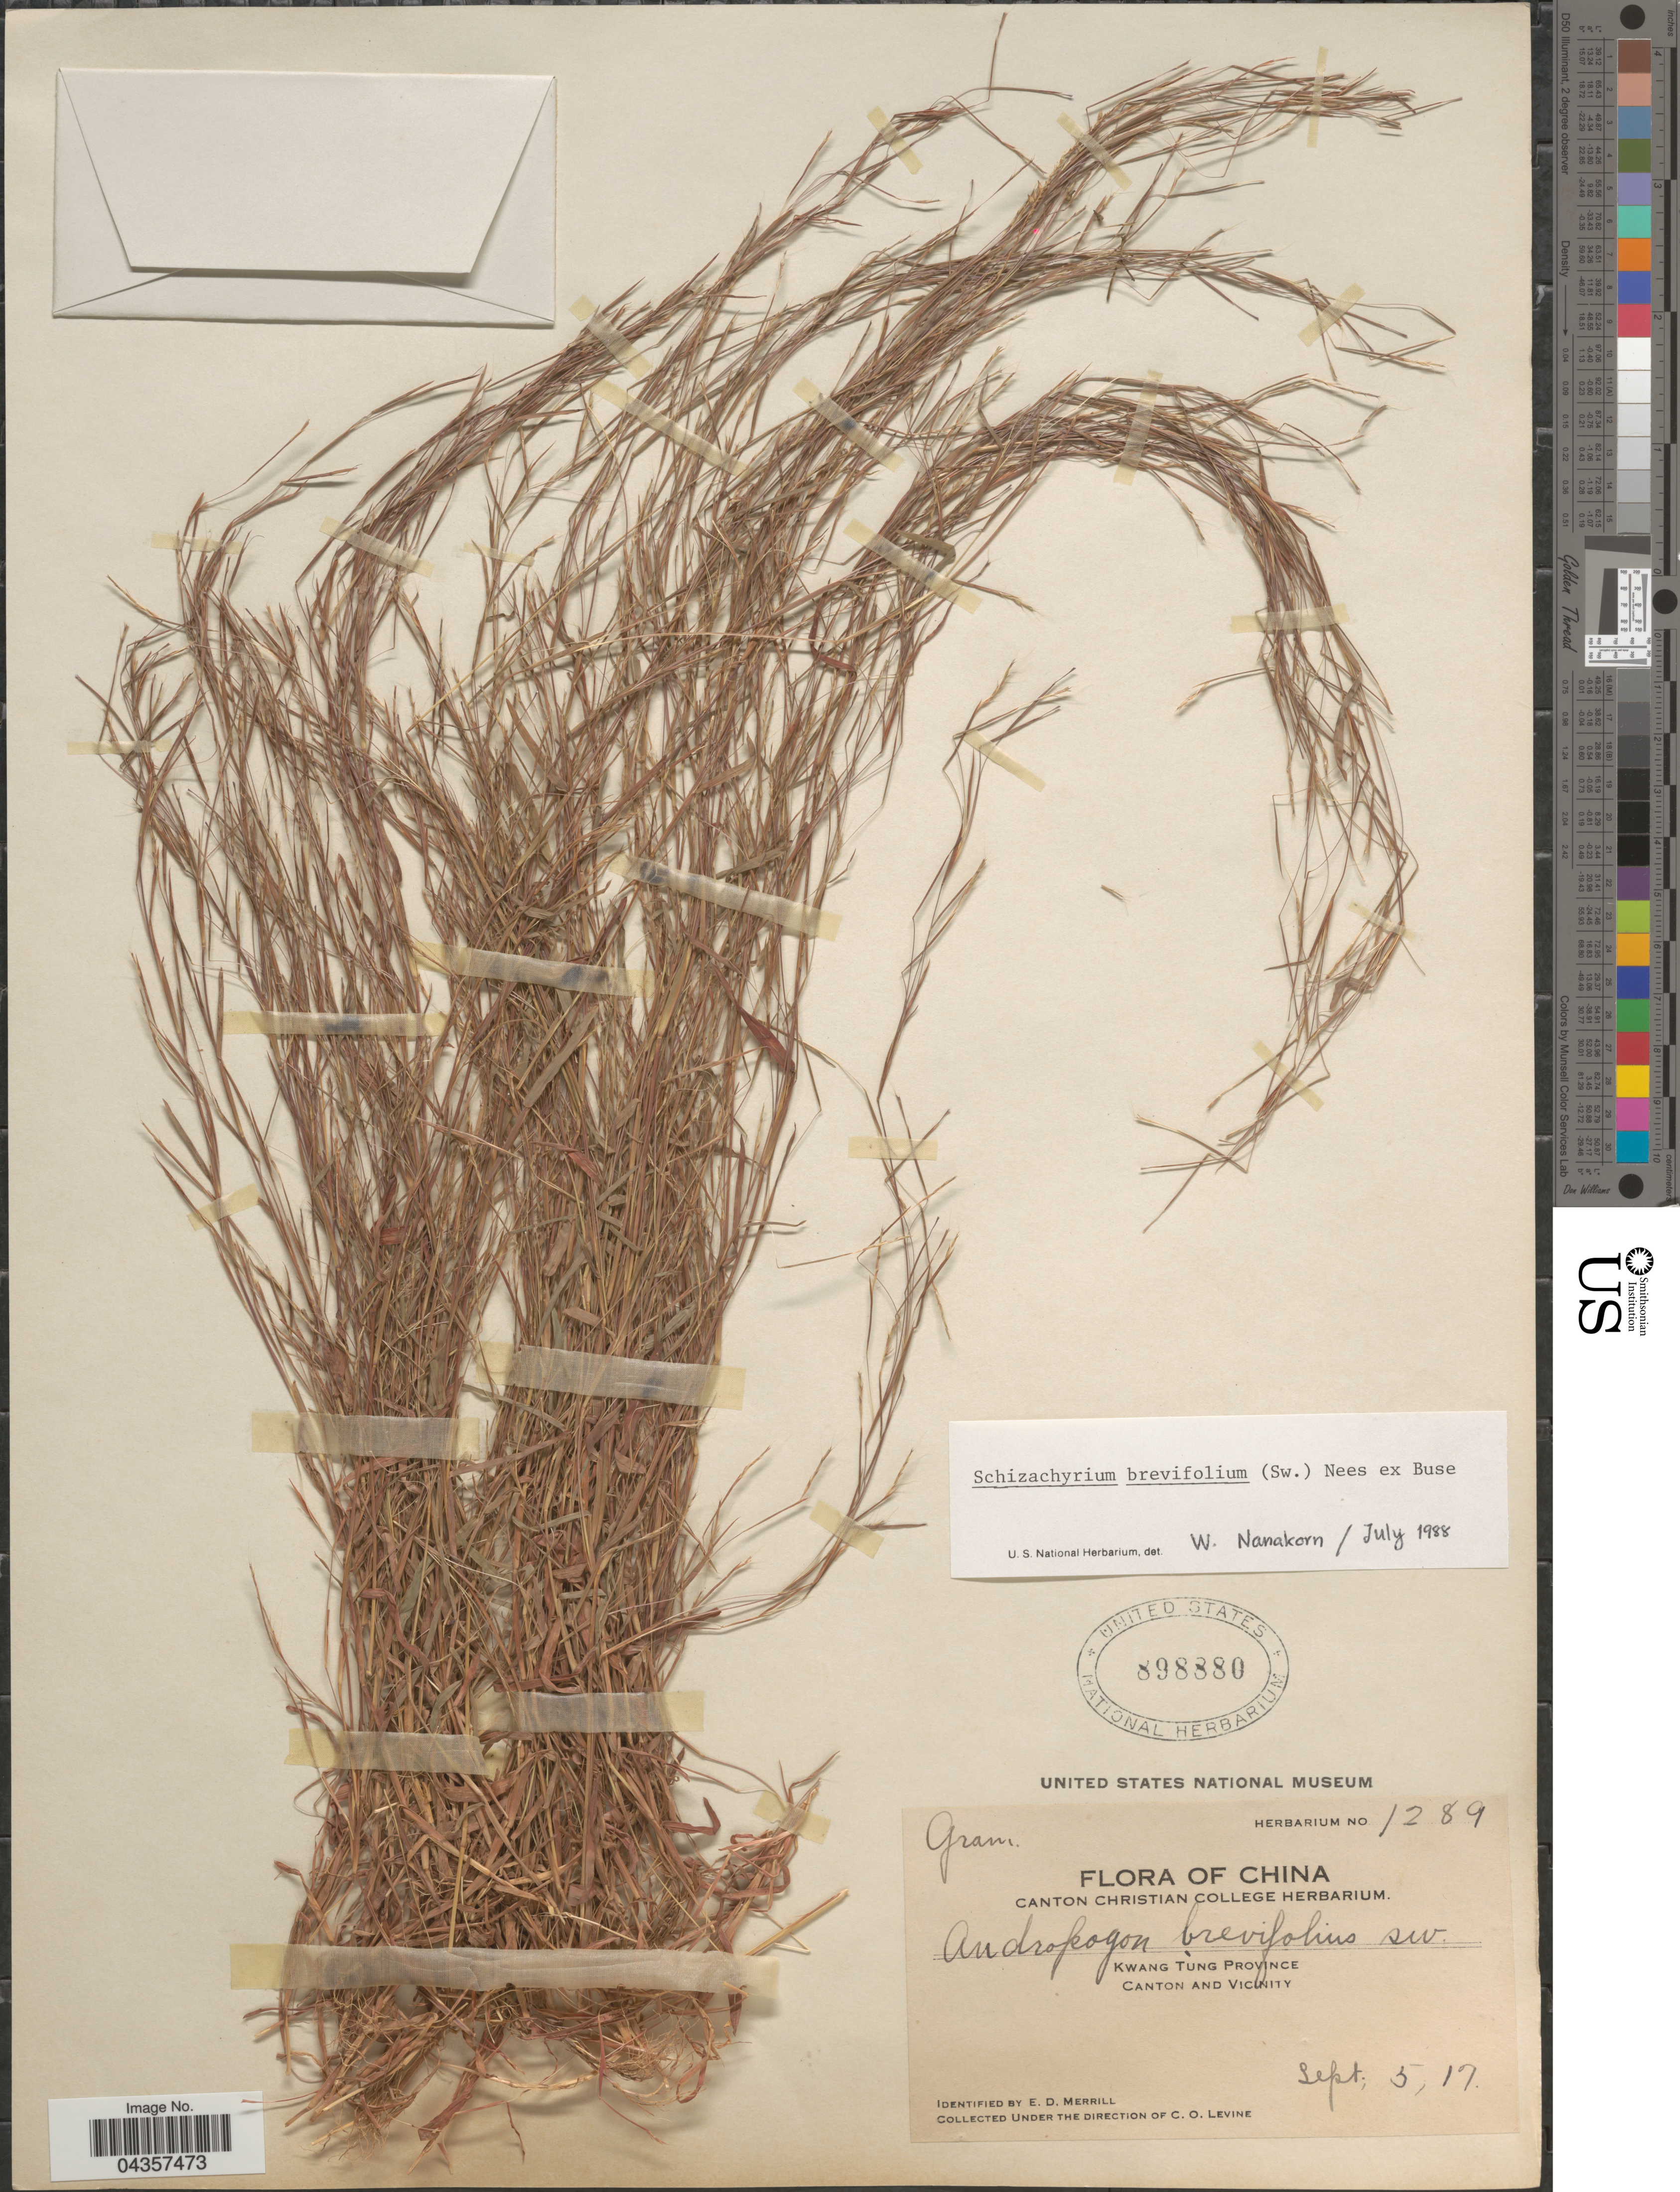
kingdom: Plantae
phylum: Tracheophyta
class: Liliopsida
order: Poales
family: Poaceae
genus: Schizachyrium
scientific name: Schizachyrium brevifolium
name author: (Sw.) Nees ex Büse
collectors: C. O. Levine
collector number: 1289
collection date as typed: Transcribed d/m/y: 5/9/17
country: China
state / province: Guangdong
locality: Kwang Tung Province. Canton and Vicinity.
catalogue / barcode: US 898880